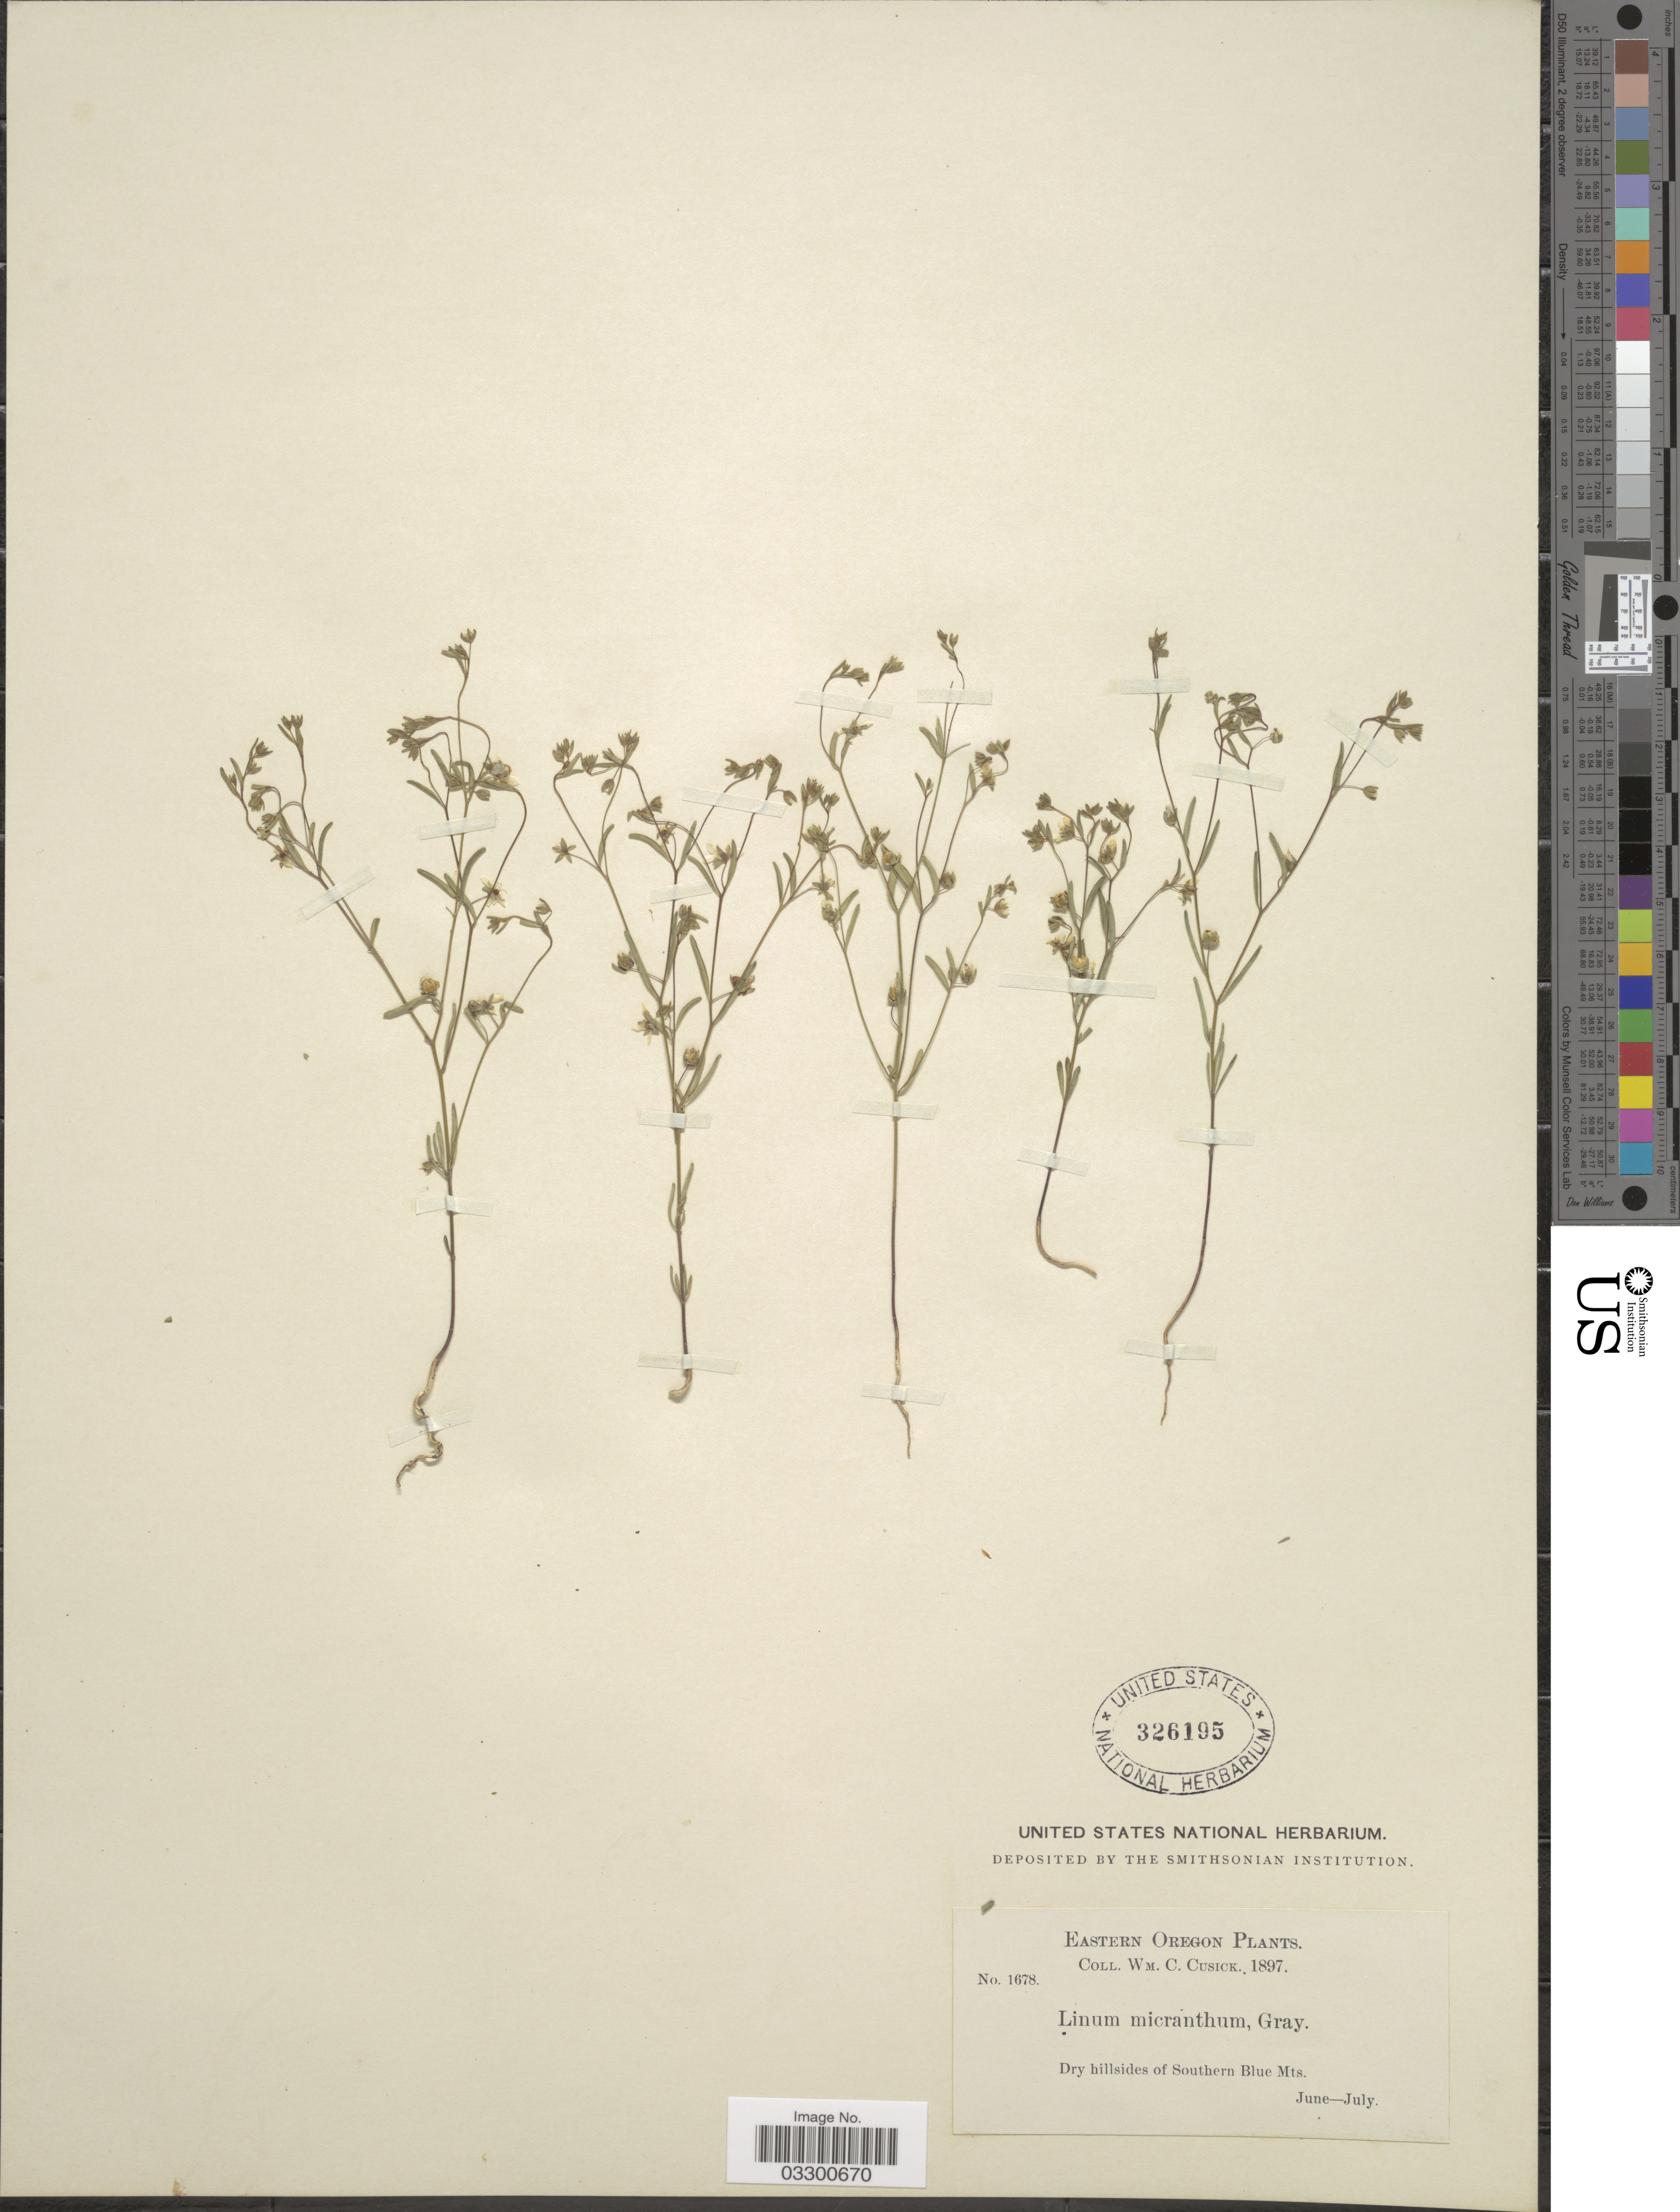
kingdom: Plantae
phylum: Tracheophyta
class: Magnoliopsida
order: Malpighiales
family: Linaceae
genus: Hesperolinon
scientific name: Hesperolinon micranthum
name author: (A. Gray) Small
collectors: W. C. Cusick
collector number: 1678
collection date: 1897-06/1897-07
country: United States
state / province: Oregon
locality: Eastern Oregon. Dry hillsides of Southern Blue Mts.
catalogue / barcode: US 326195